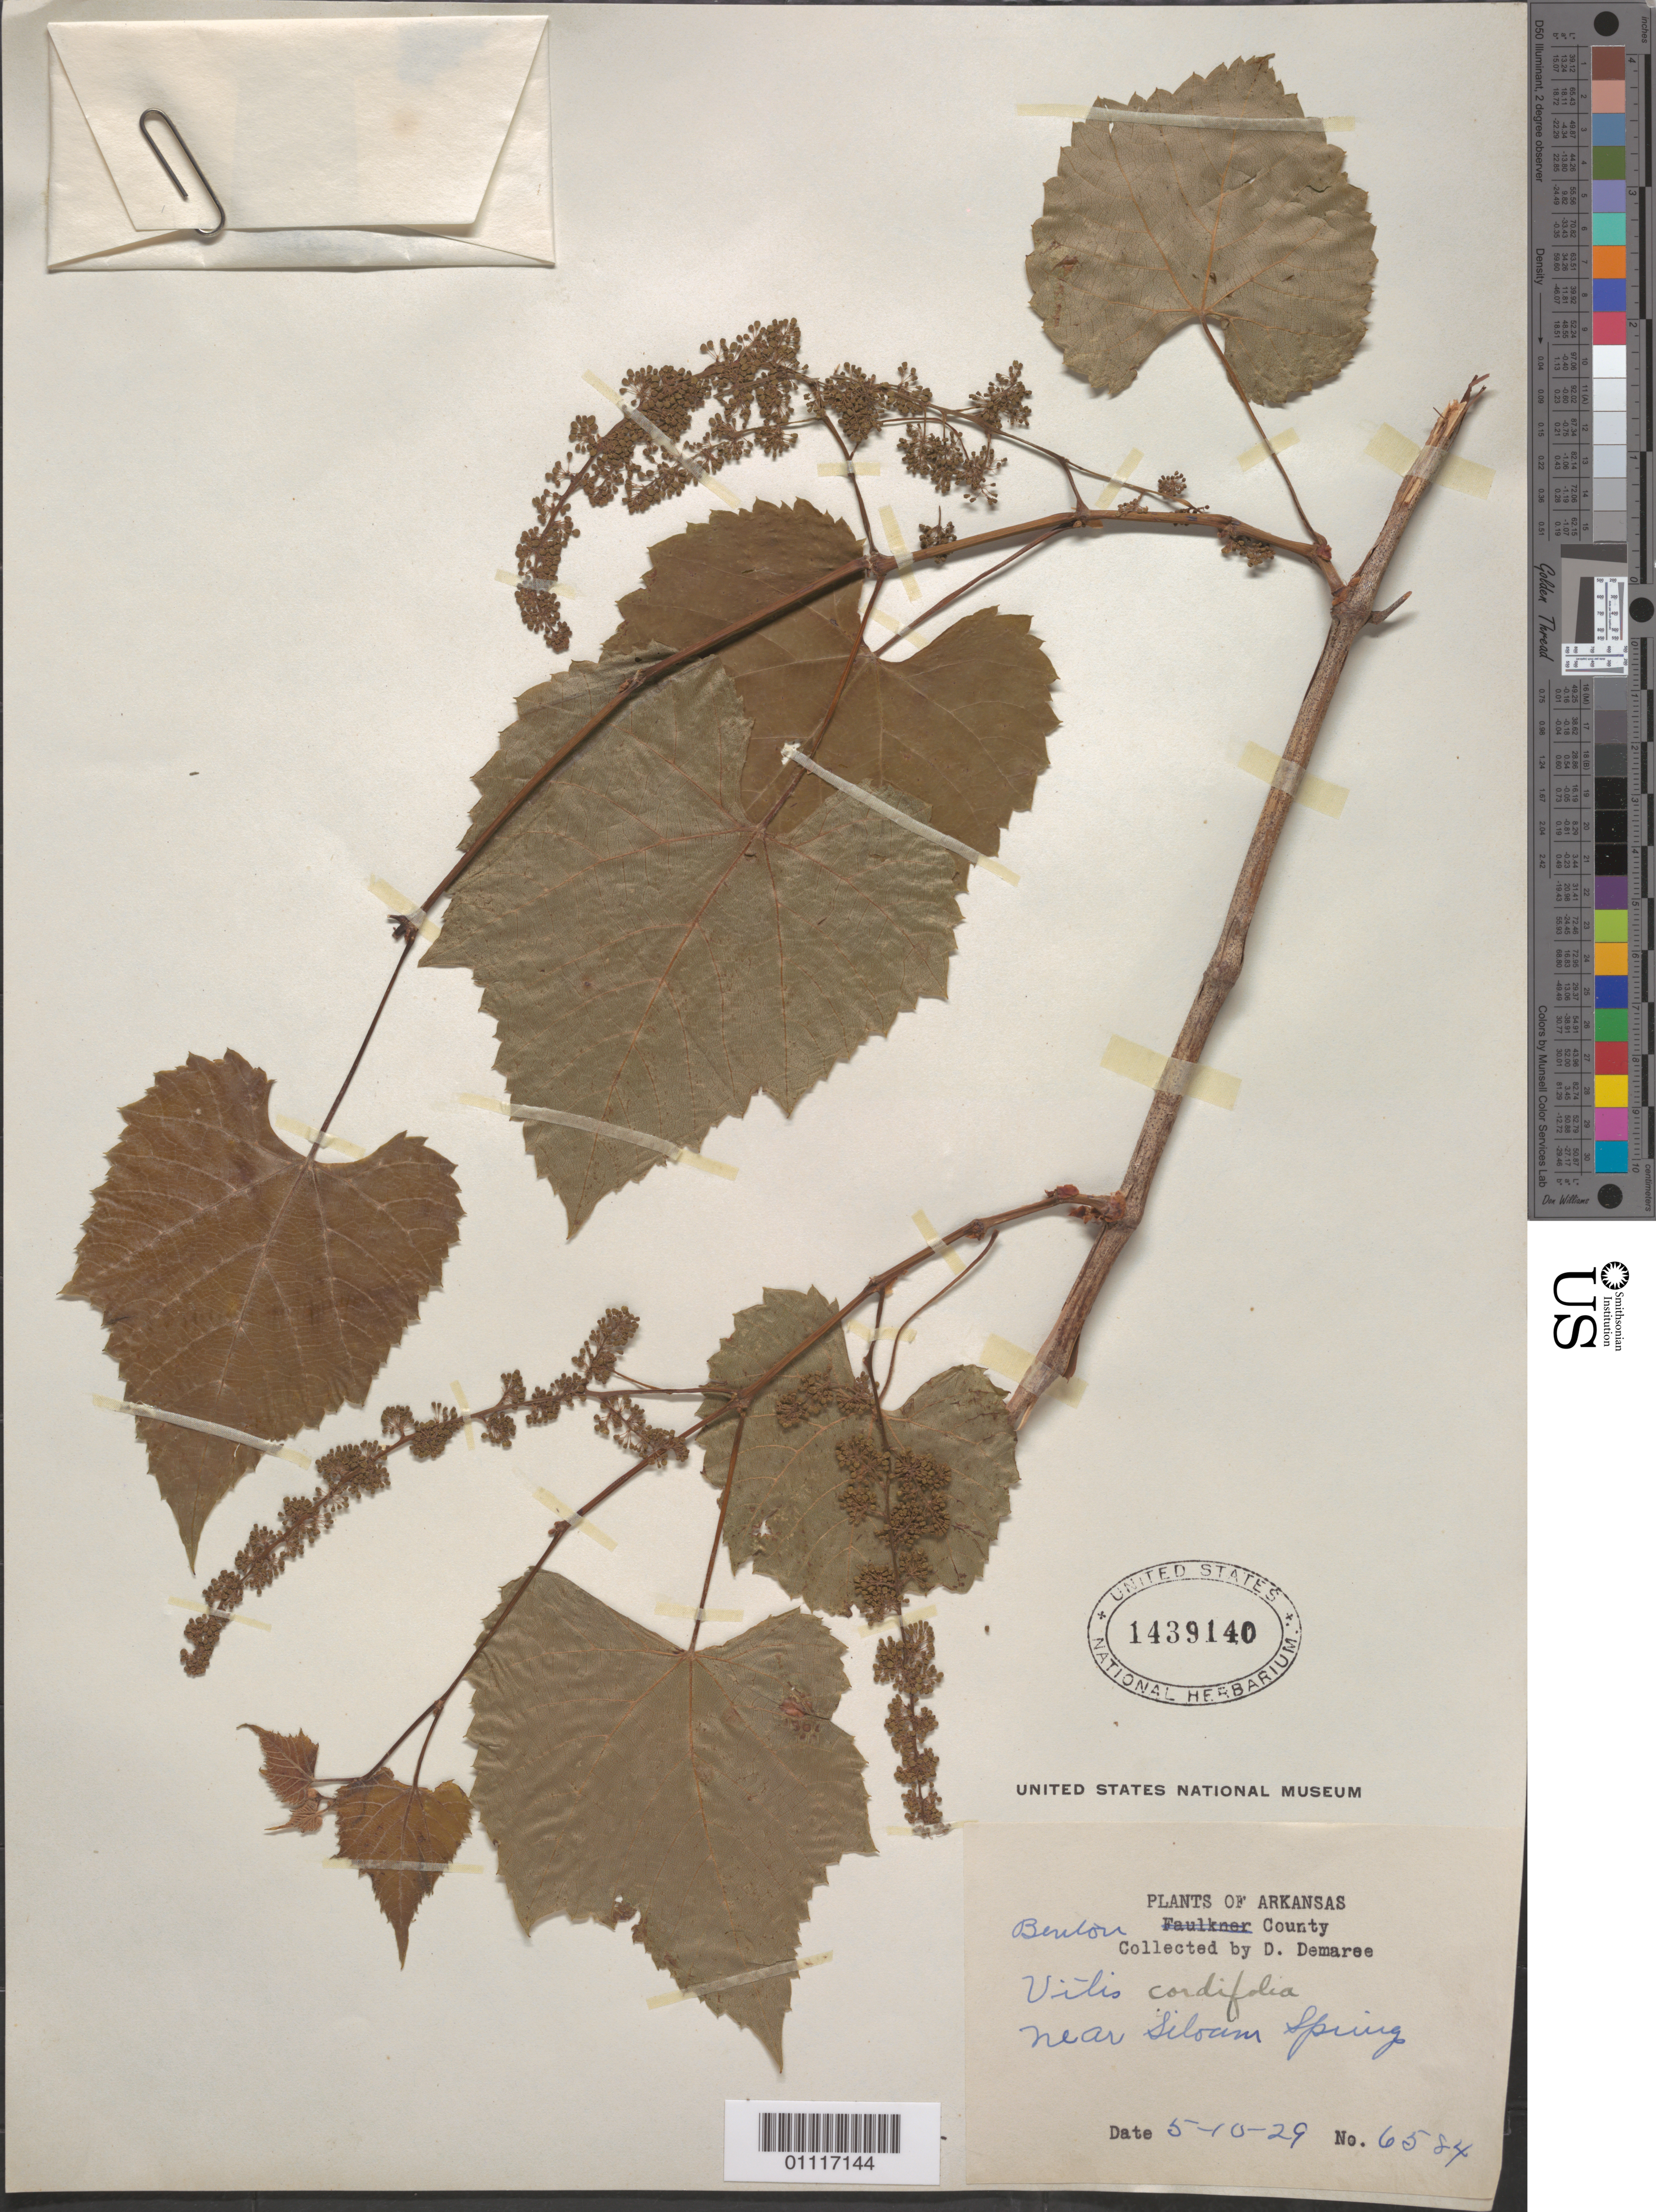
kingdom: Plantae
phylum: Tracheophyta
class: Magnoliopsida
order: Vitales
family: Vitaceae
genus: Vitis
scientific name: Vitis cordifolia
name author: Michx.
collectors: D. Demaree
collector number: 6584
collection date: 1929-05-10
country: United States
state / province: Arkansas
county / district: Benton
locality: near Silam Spring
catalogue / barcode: US 1439140